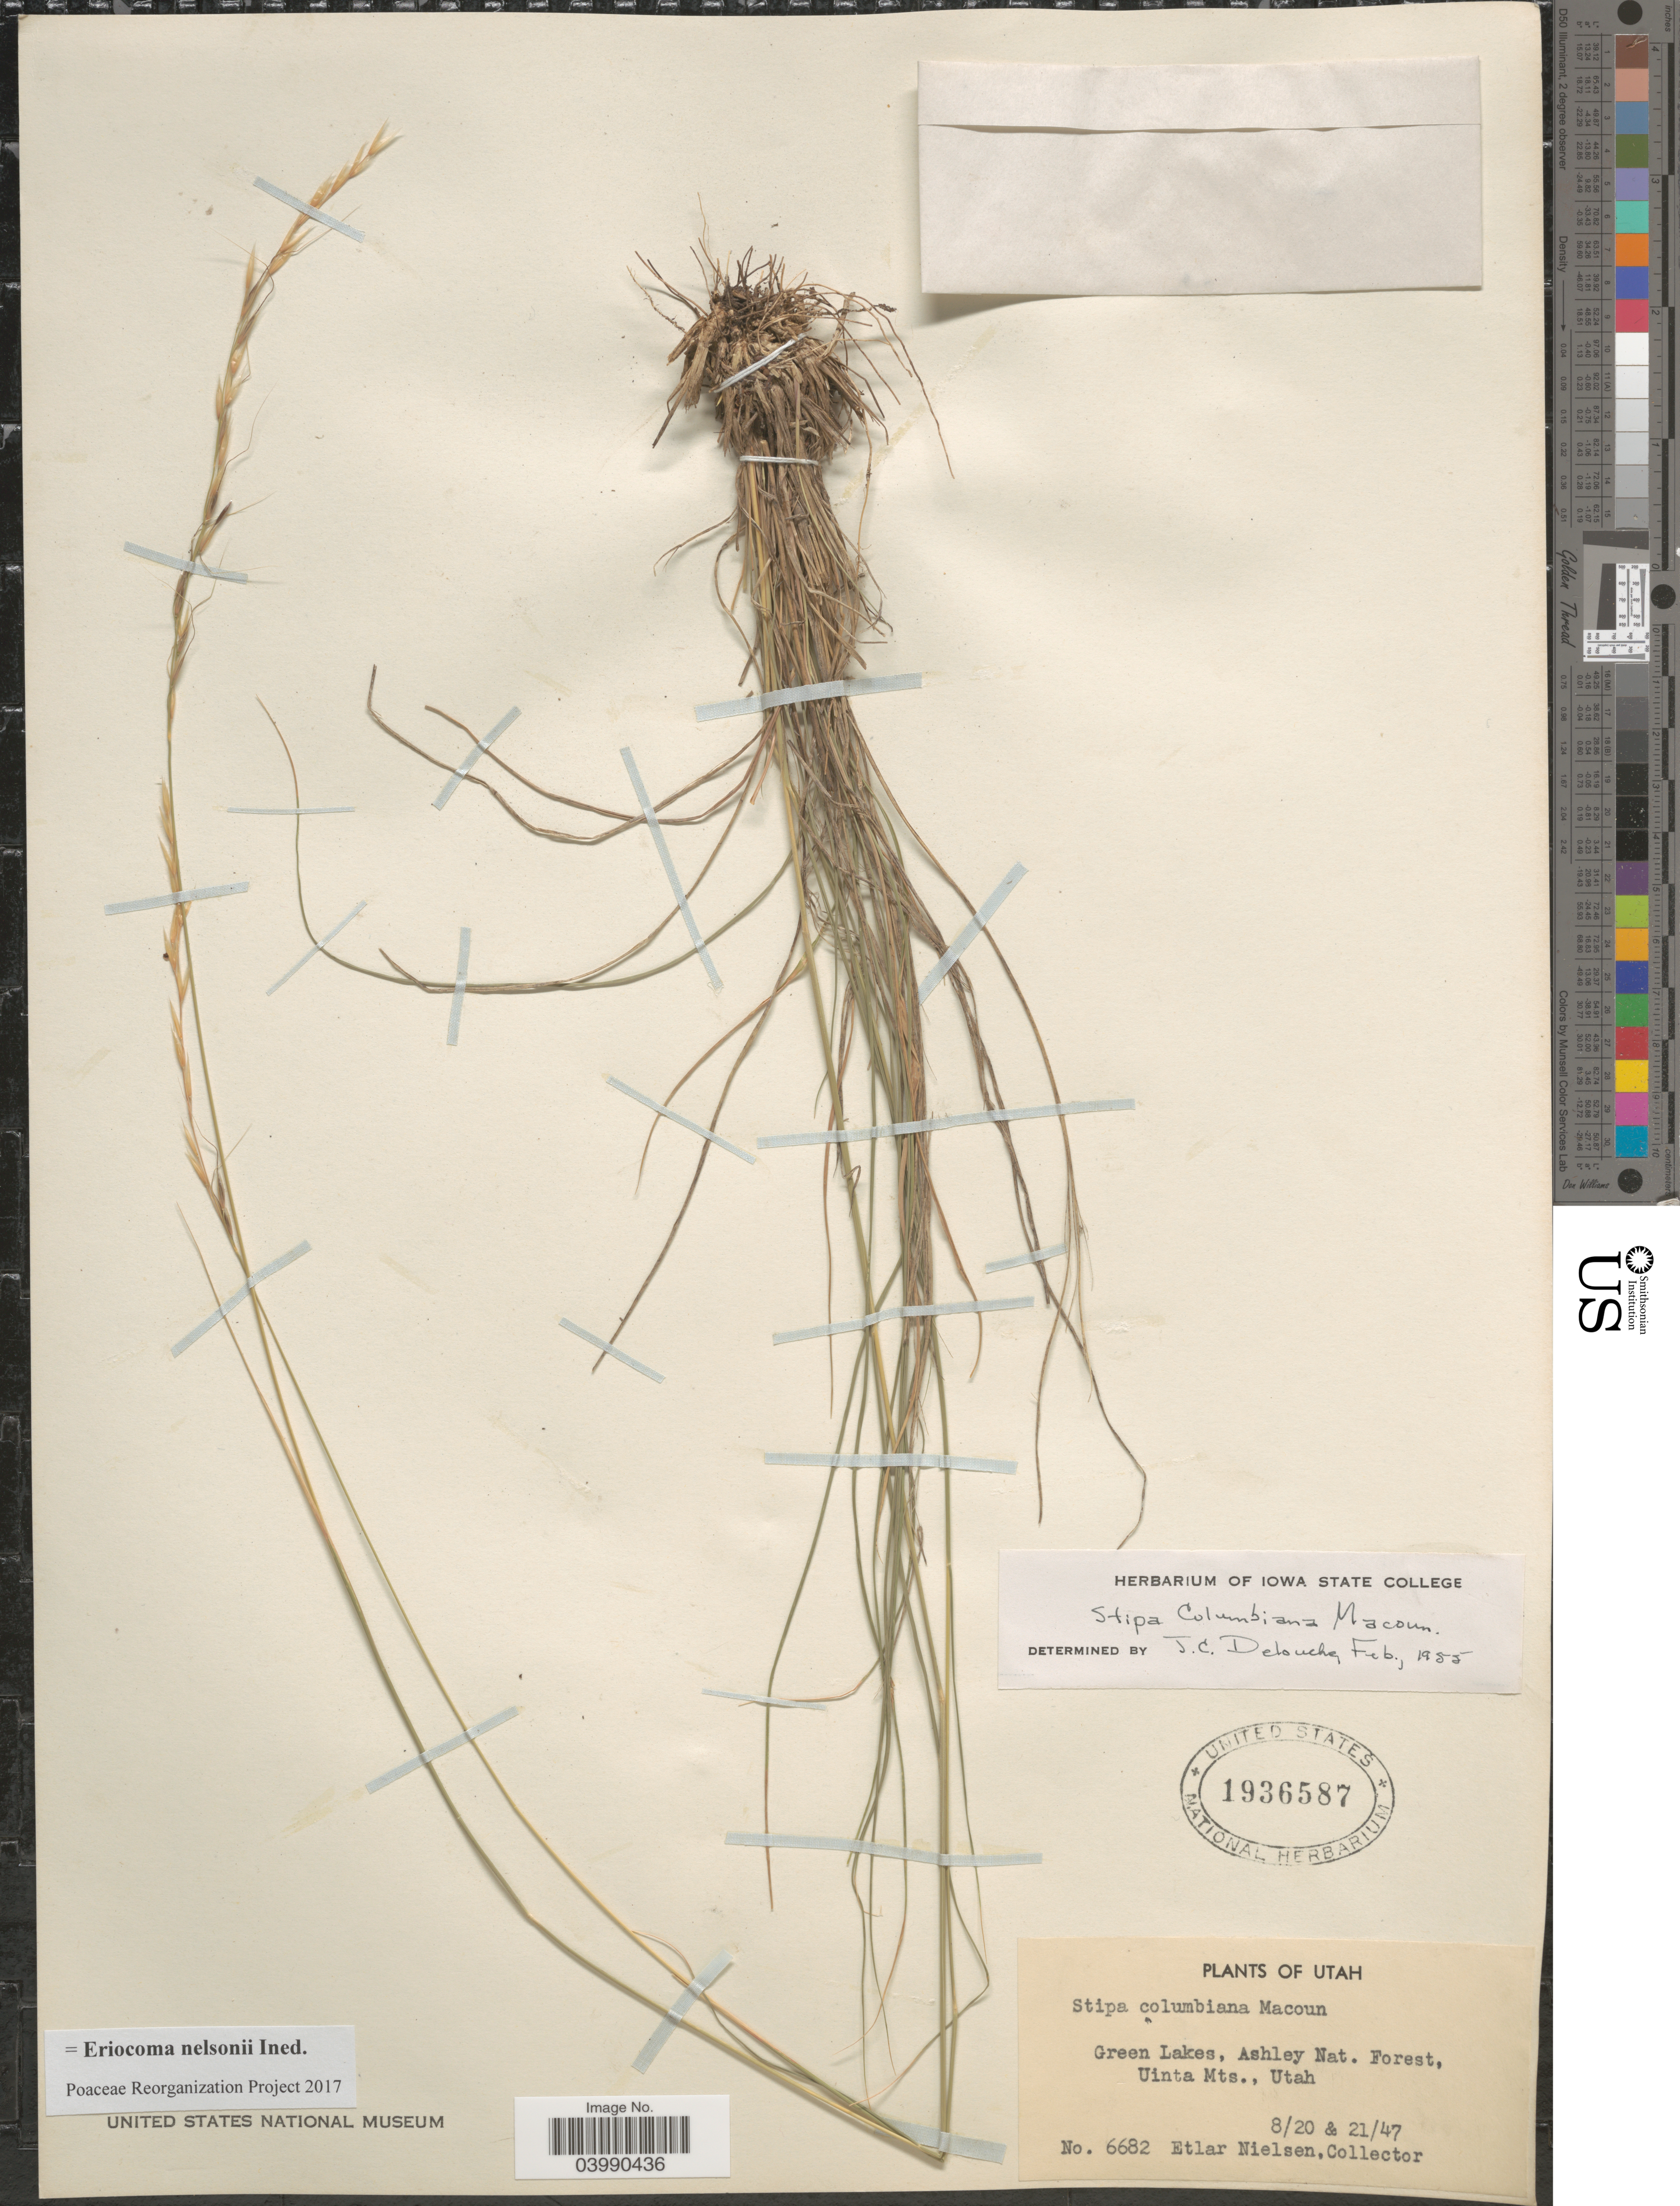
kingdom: Plantae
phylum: Tracheophyta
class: Liliopsida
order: Poales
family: Poaceae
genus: Eriocoma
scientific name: Eriocoma nelsonii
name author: (Scribn.) Romasch.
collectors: E. Nielsen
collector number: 6682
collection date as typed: Transcribed d/m/y: 20/8/47 to 21/8/47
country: United States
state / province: Utah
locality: Green Lakes, Ashley Nat. Forest, Uinta Mts.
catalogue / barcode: US 1936587